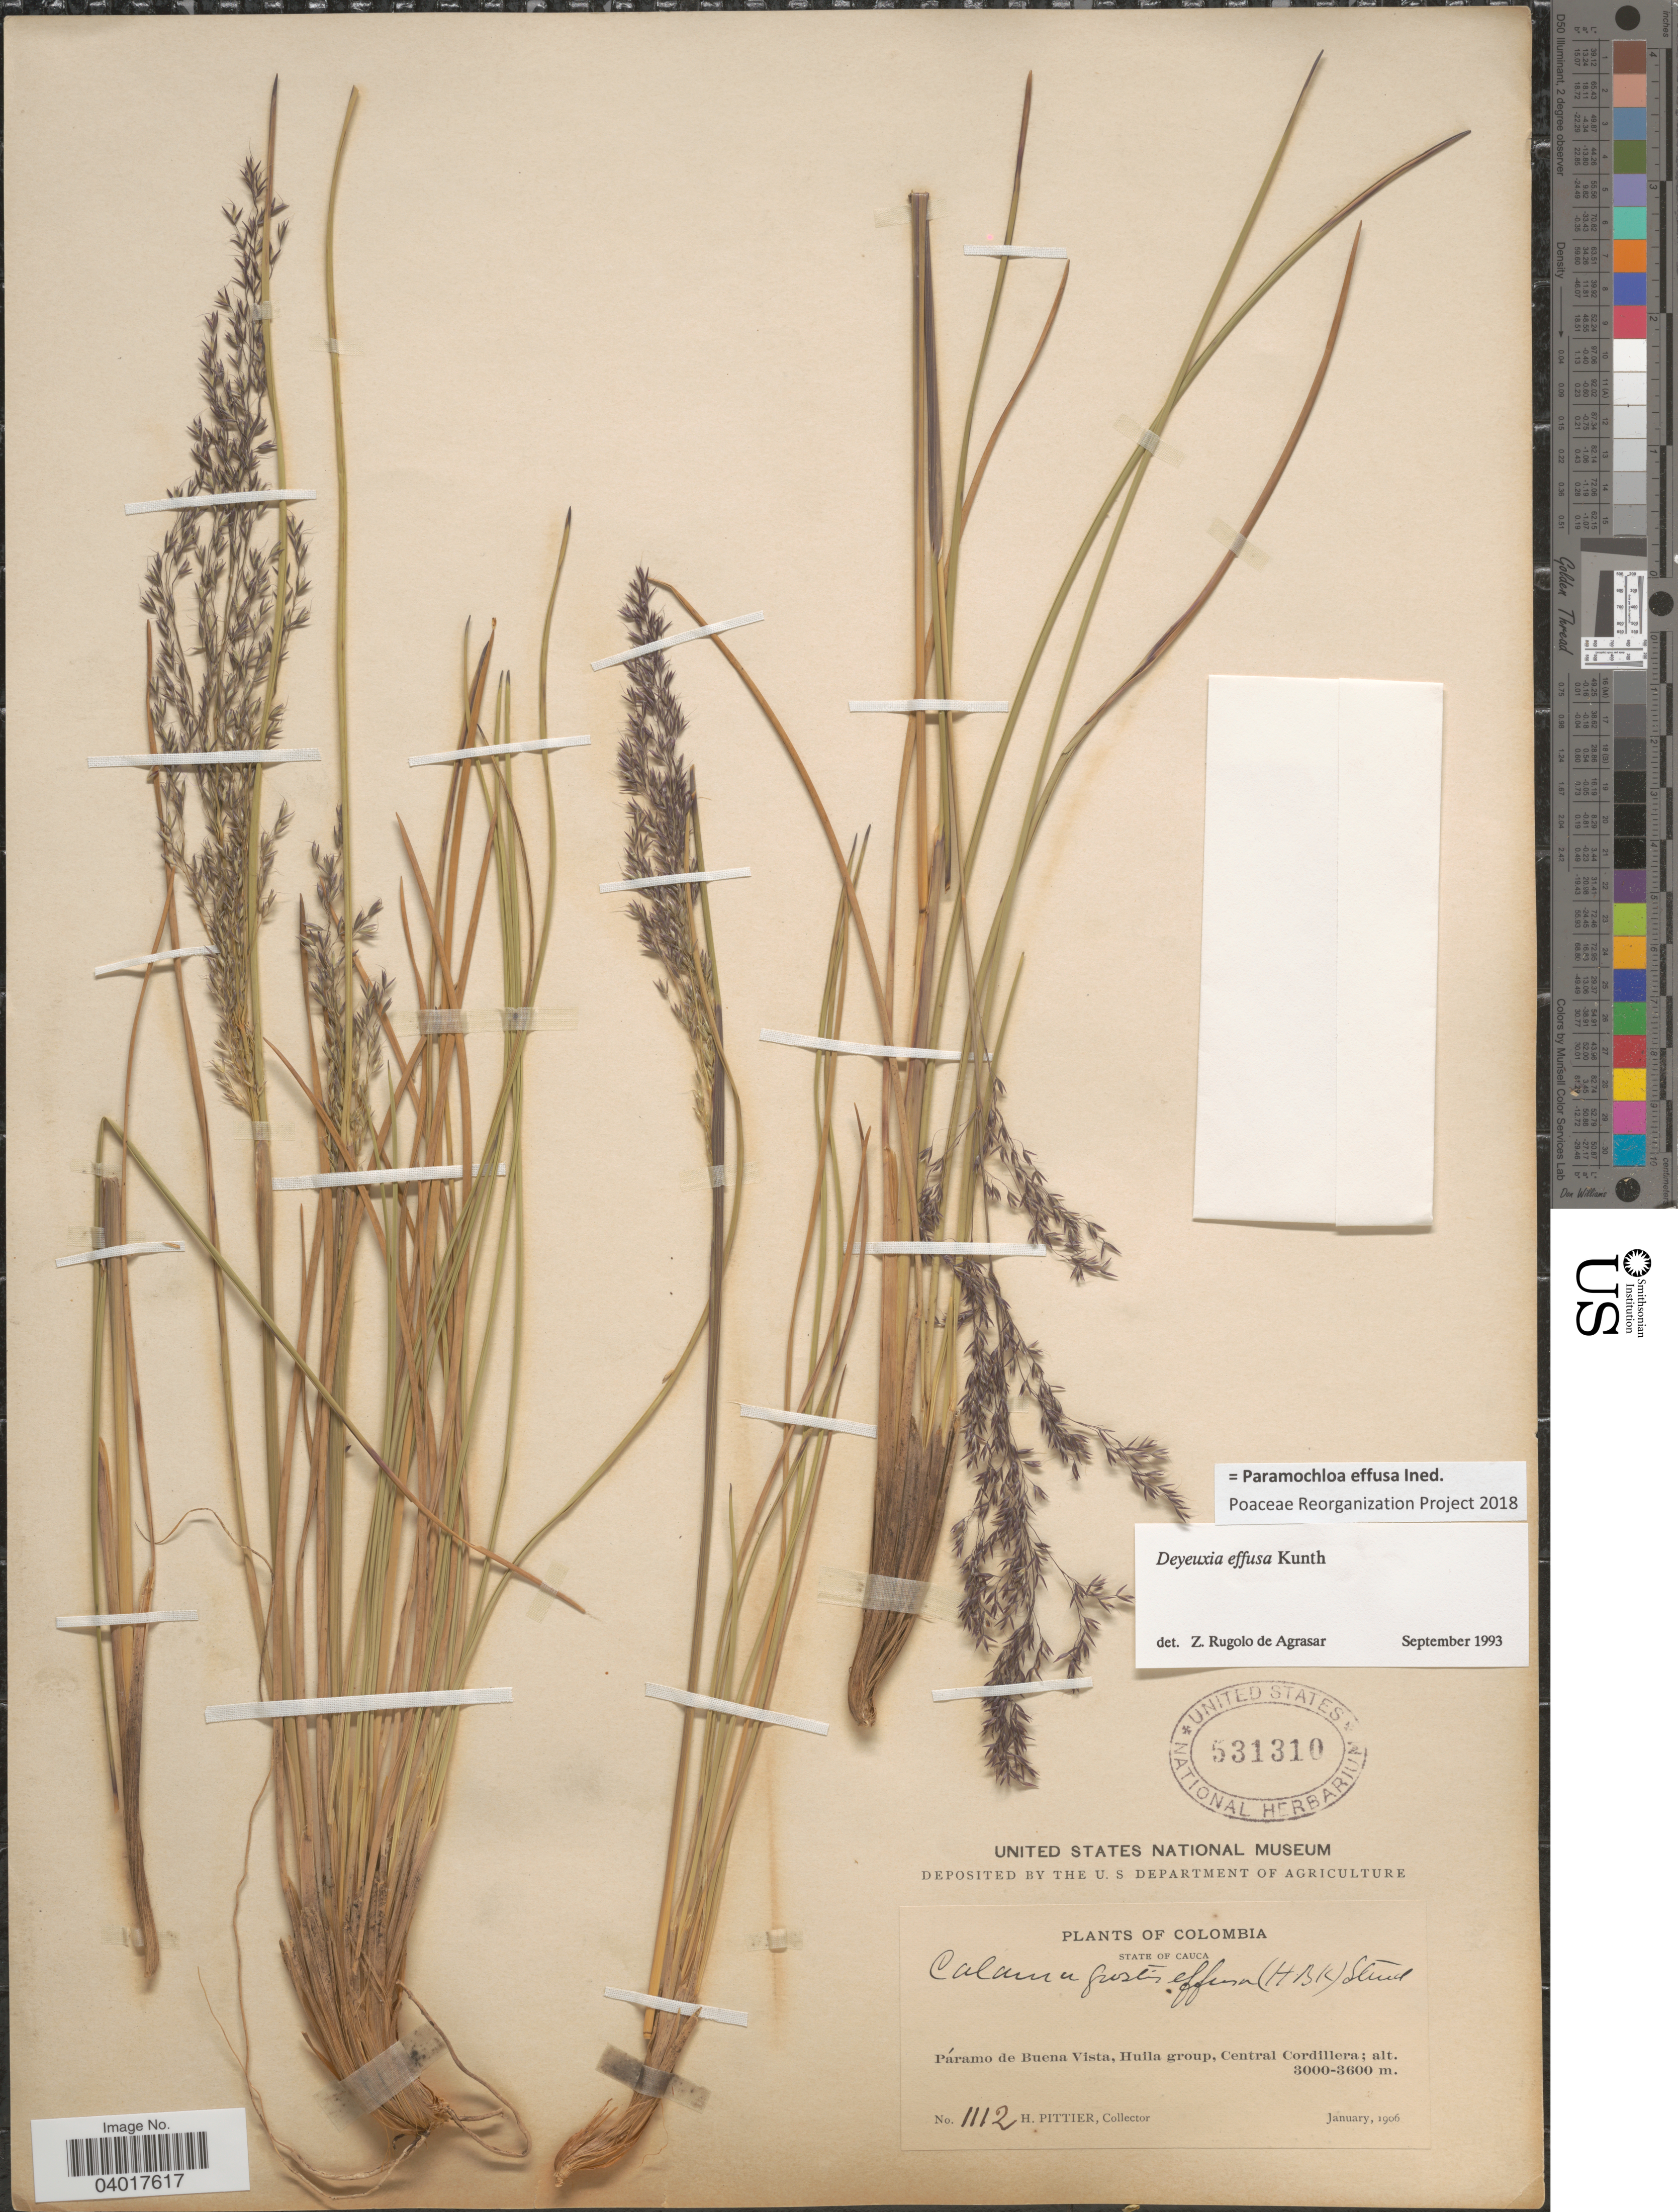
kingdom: Plantae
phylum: Tracheophyta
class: Liliopsida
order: Poales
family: Poaceae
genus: Paramochloa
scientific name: Paramochloa effusa ined.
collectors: H. F. Pittier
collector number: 1112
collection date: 1906-01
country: Colombia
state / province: Cauca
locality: Páramo de Buena Vista, Huila group, Central Cordillera.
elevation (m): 3000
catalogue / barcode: US 531310